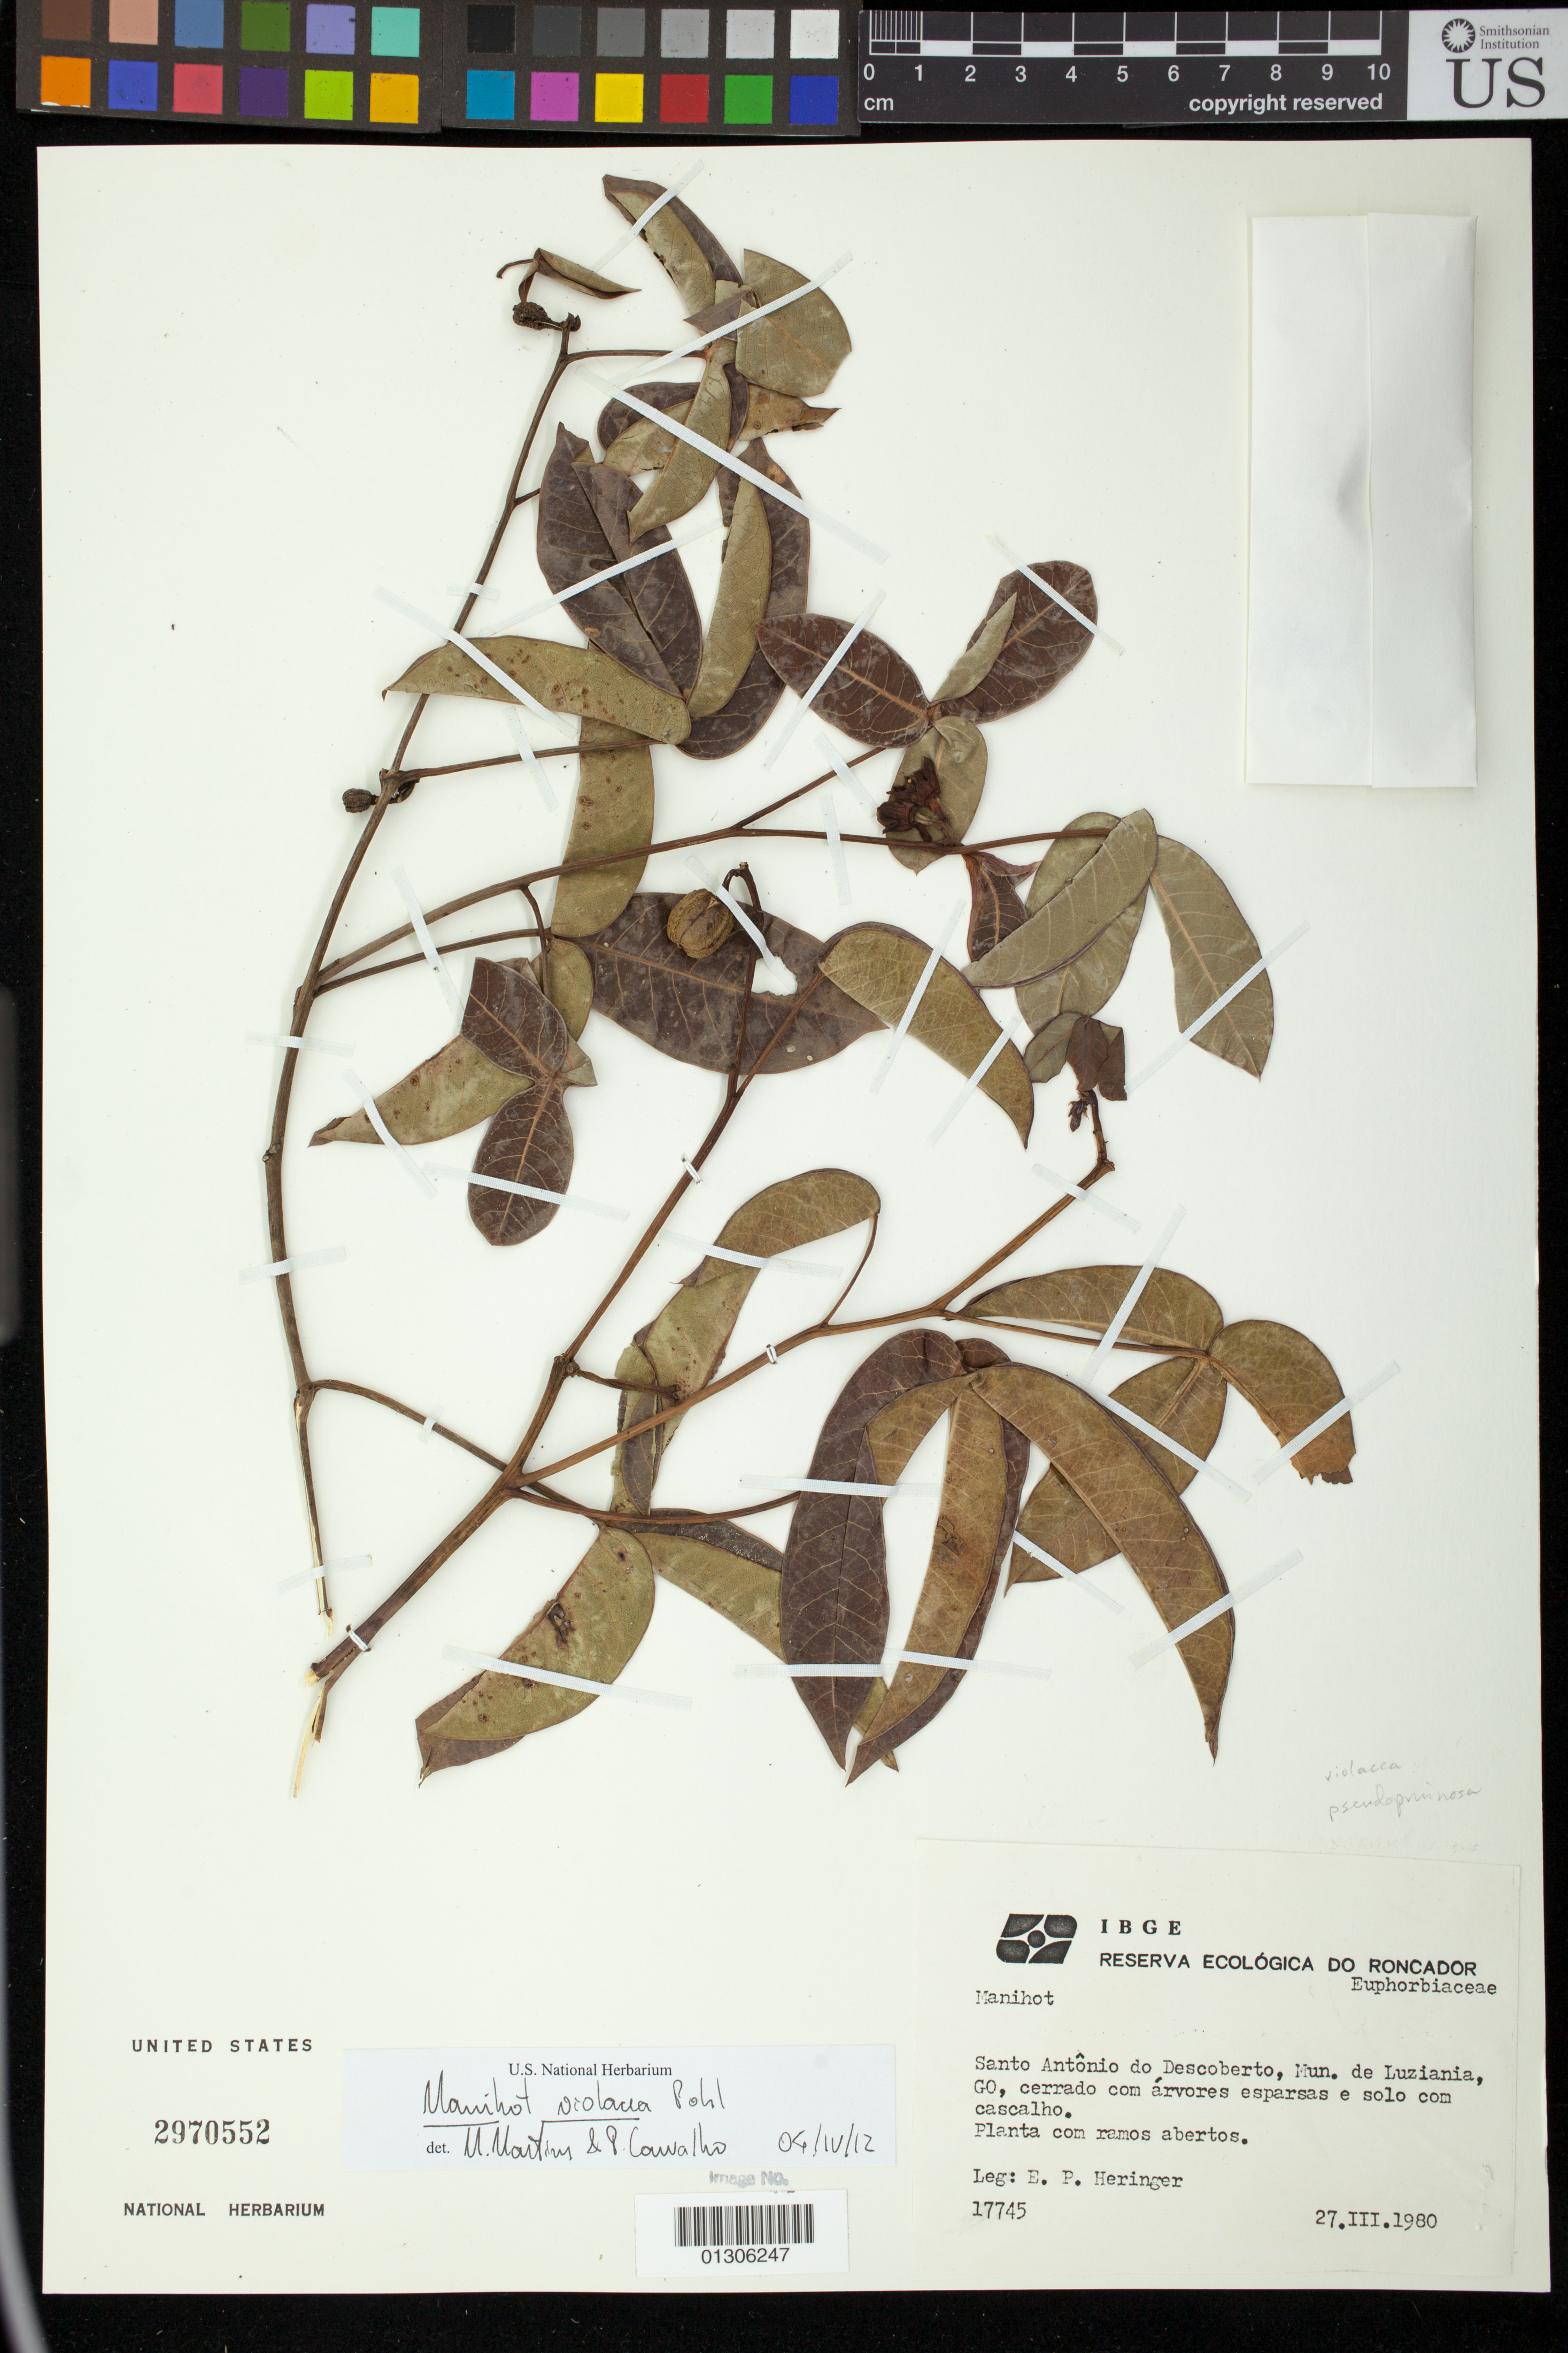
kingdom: Plantae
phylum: Tracheophyta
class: Magnoliopsida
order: Malpighiales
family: Euphorbiaceae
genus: Manihot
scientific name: Manihot divergens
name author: Pohl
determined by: Mendoza, M.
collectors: E. P. Heringer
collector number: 17745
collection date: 1980-03-27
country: Brazil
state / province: Goias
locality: Santo Antonio do Descoberto, Mun. de Luziania, cerrado com arvores esparsas e solo com cascalho.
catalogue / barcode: US 2970552